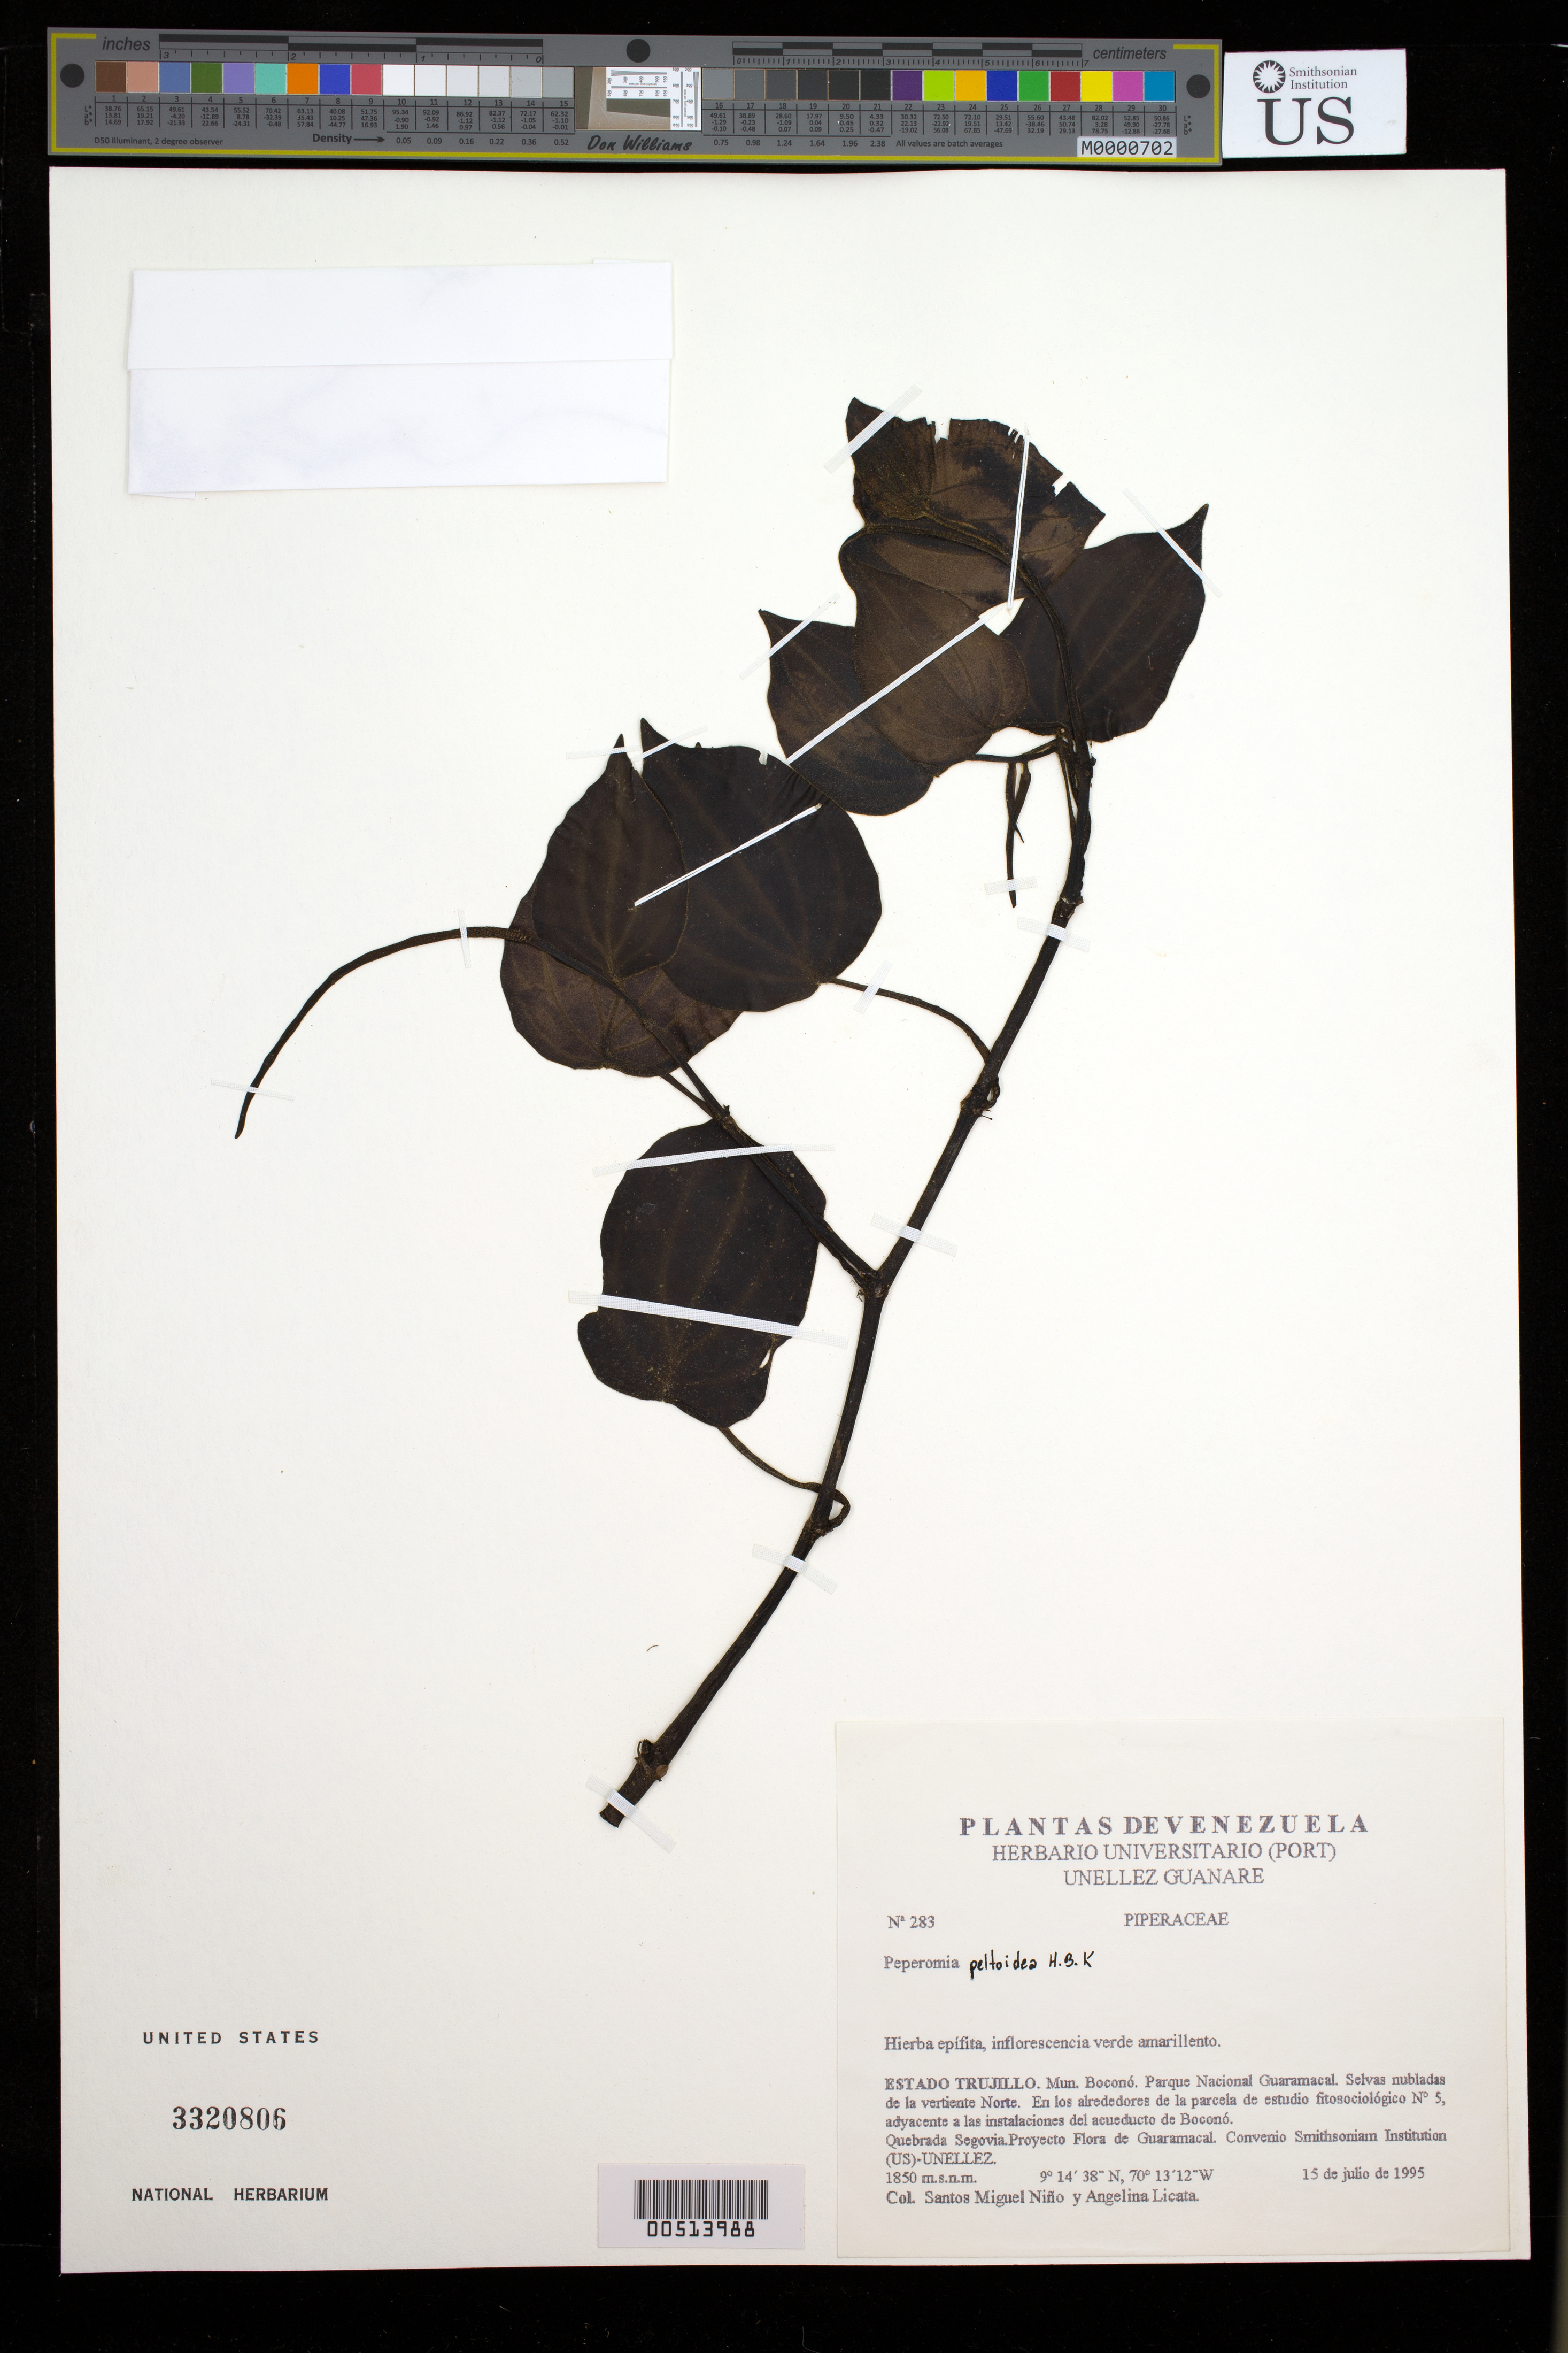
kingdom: Plantae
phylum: Tracheophyta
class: Magnoliopsida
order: Piperales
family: Piperaceae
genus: Peperomia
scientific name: Peperomia peltoidea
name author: Kunth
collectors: S. M. Niño & A. Licata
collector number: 283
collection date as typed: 15 Jul 1995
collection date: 1995-07-15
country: Venezuela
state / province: Trujillo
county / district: Boconó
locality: Parque Nacional Guaramacal, vertiente N, adyacente a las instalaciones del acueducto de Boconó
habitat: Selvas nubladas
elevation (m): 1850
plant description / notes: PORT, US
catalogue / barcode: US 3320806